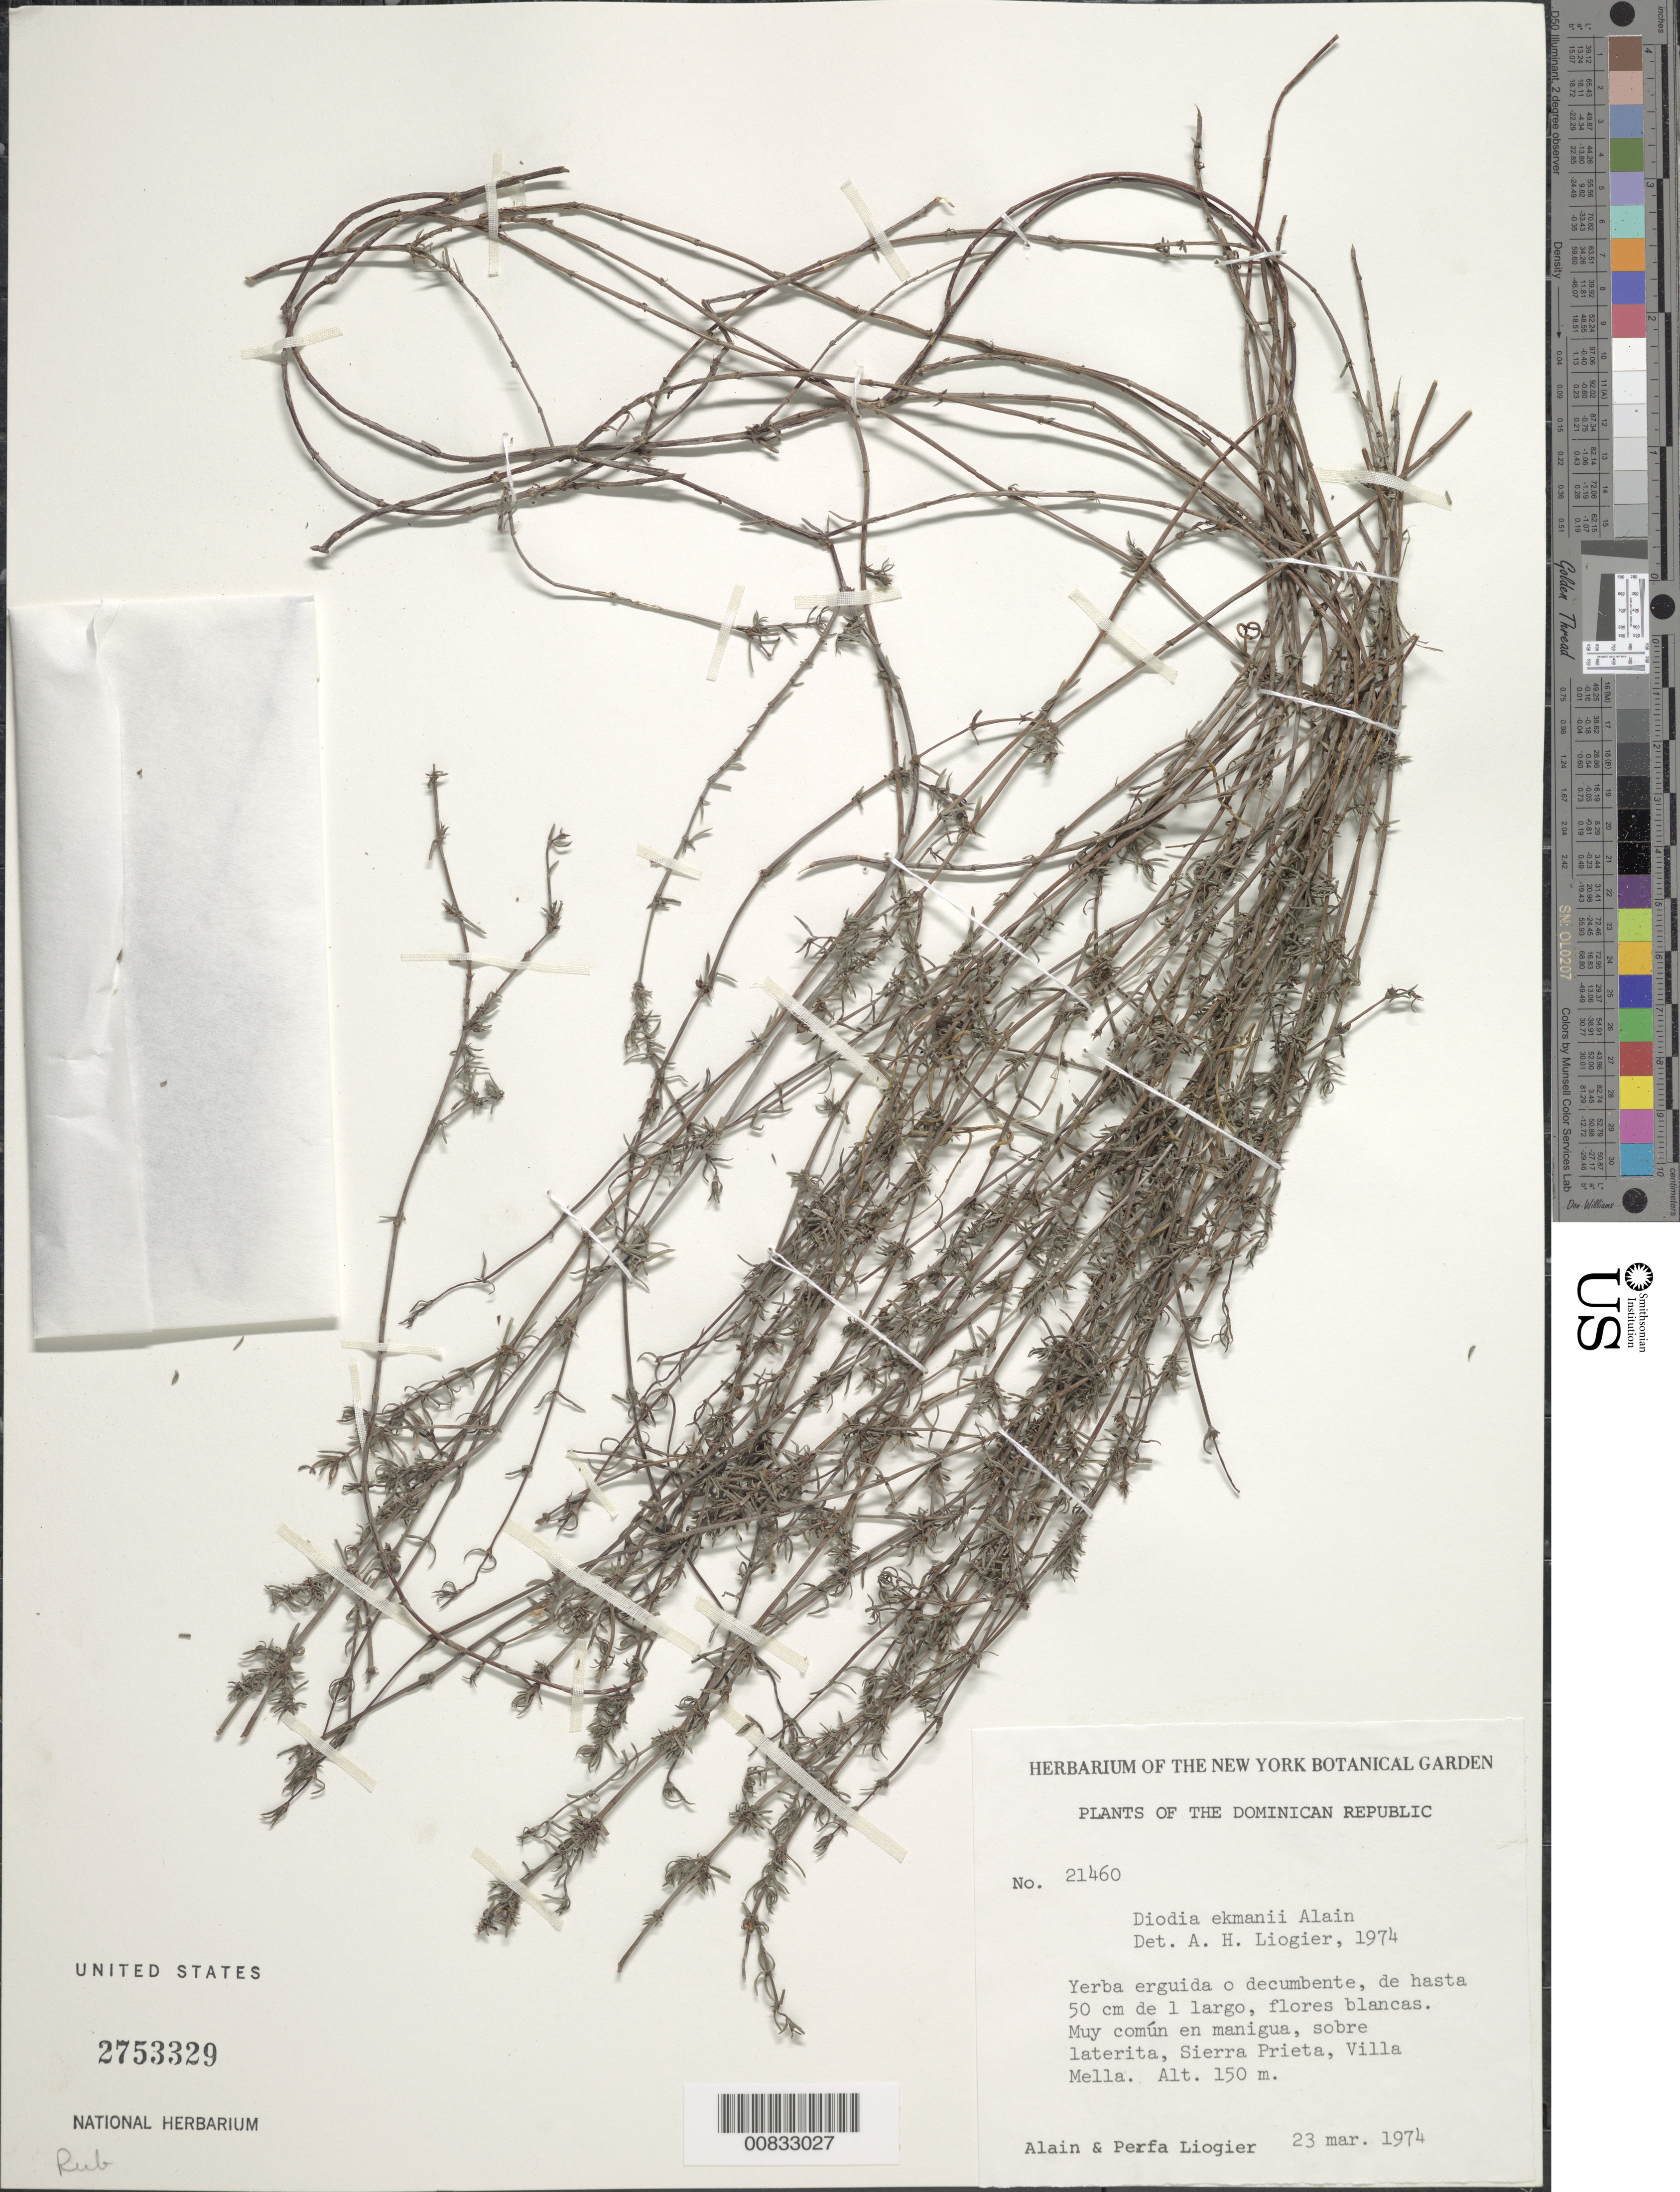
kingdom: Plantae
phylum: Tracheophyta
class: Magnoliopsida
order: Gentianales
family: Rubiaceae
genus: Diodia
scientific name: Diodia ekmanii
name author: Alain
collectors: A. H. Liogier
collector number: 21460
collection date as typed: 23 Mar 1974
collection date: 1974-03-23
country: Dominican Republic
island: Hispaniola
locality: Sierra Prieta, villa Mella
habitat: En manigua, sobre laterita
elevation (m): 150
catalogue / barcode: US 2753329